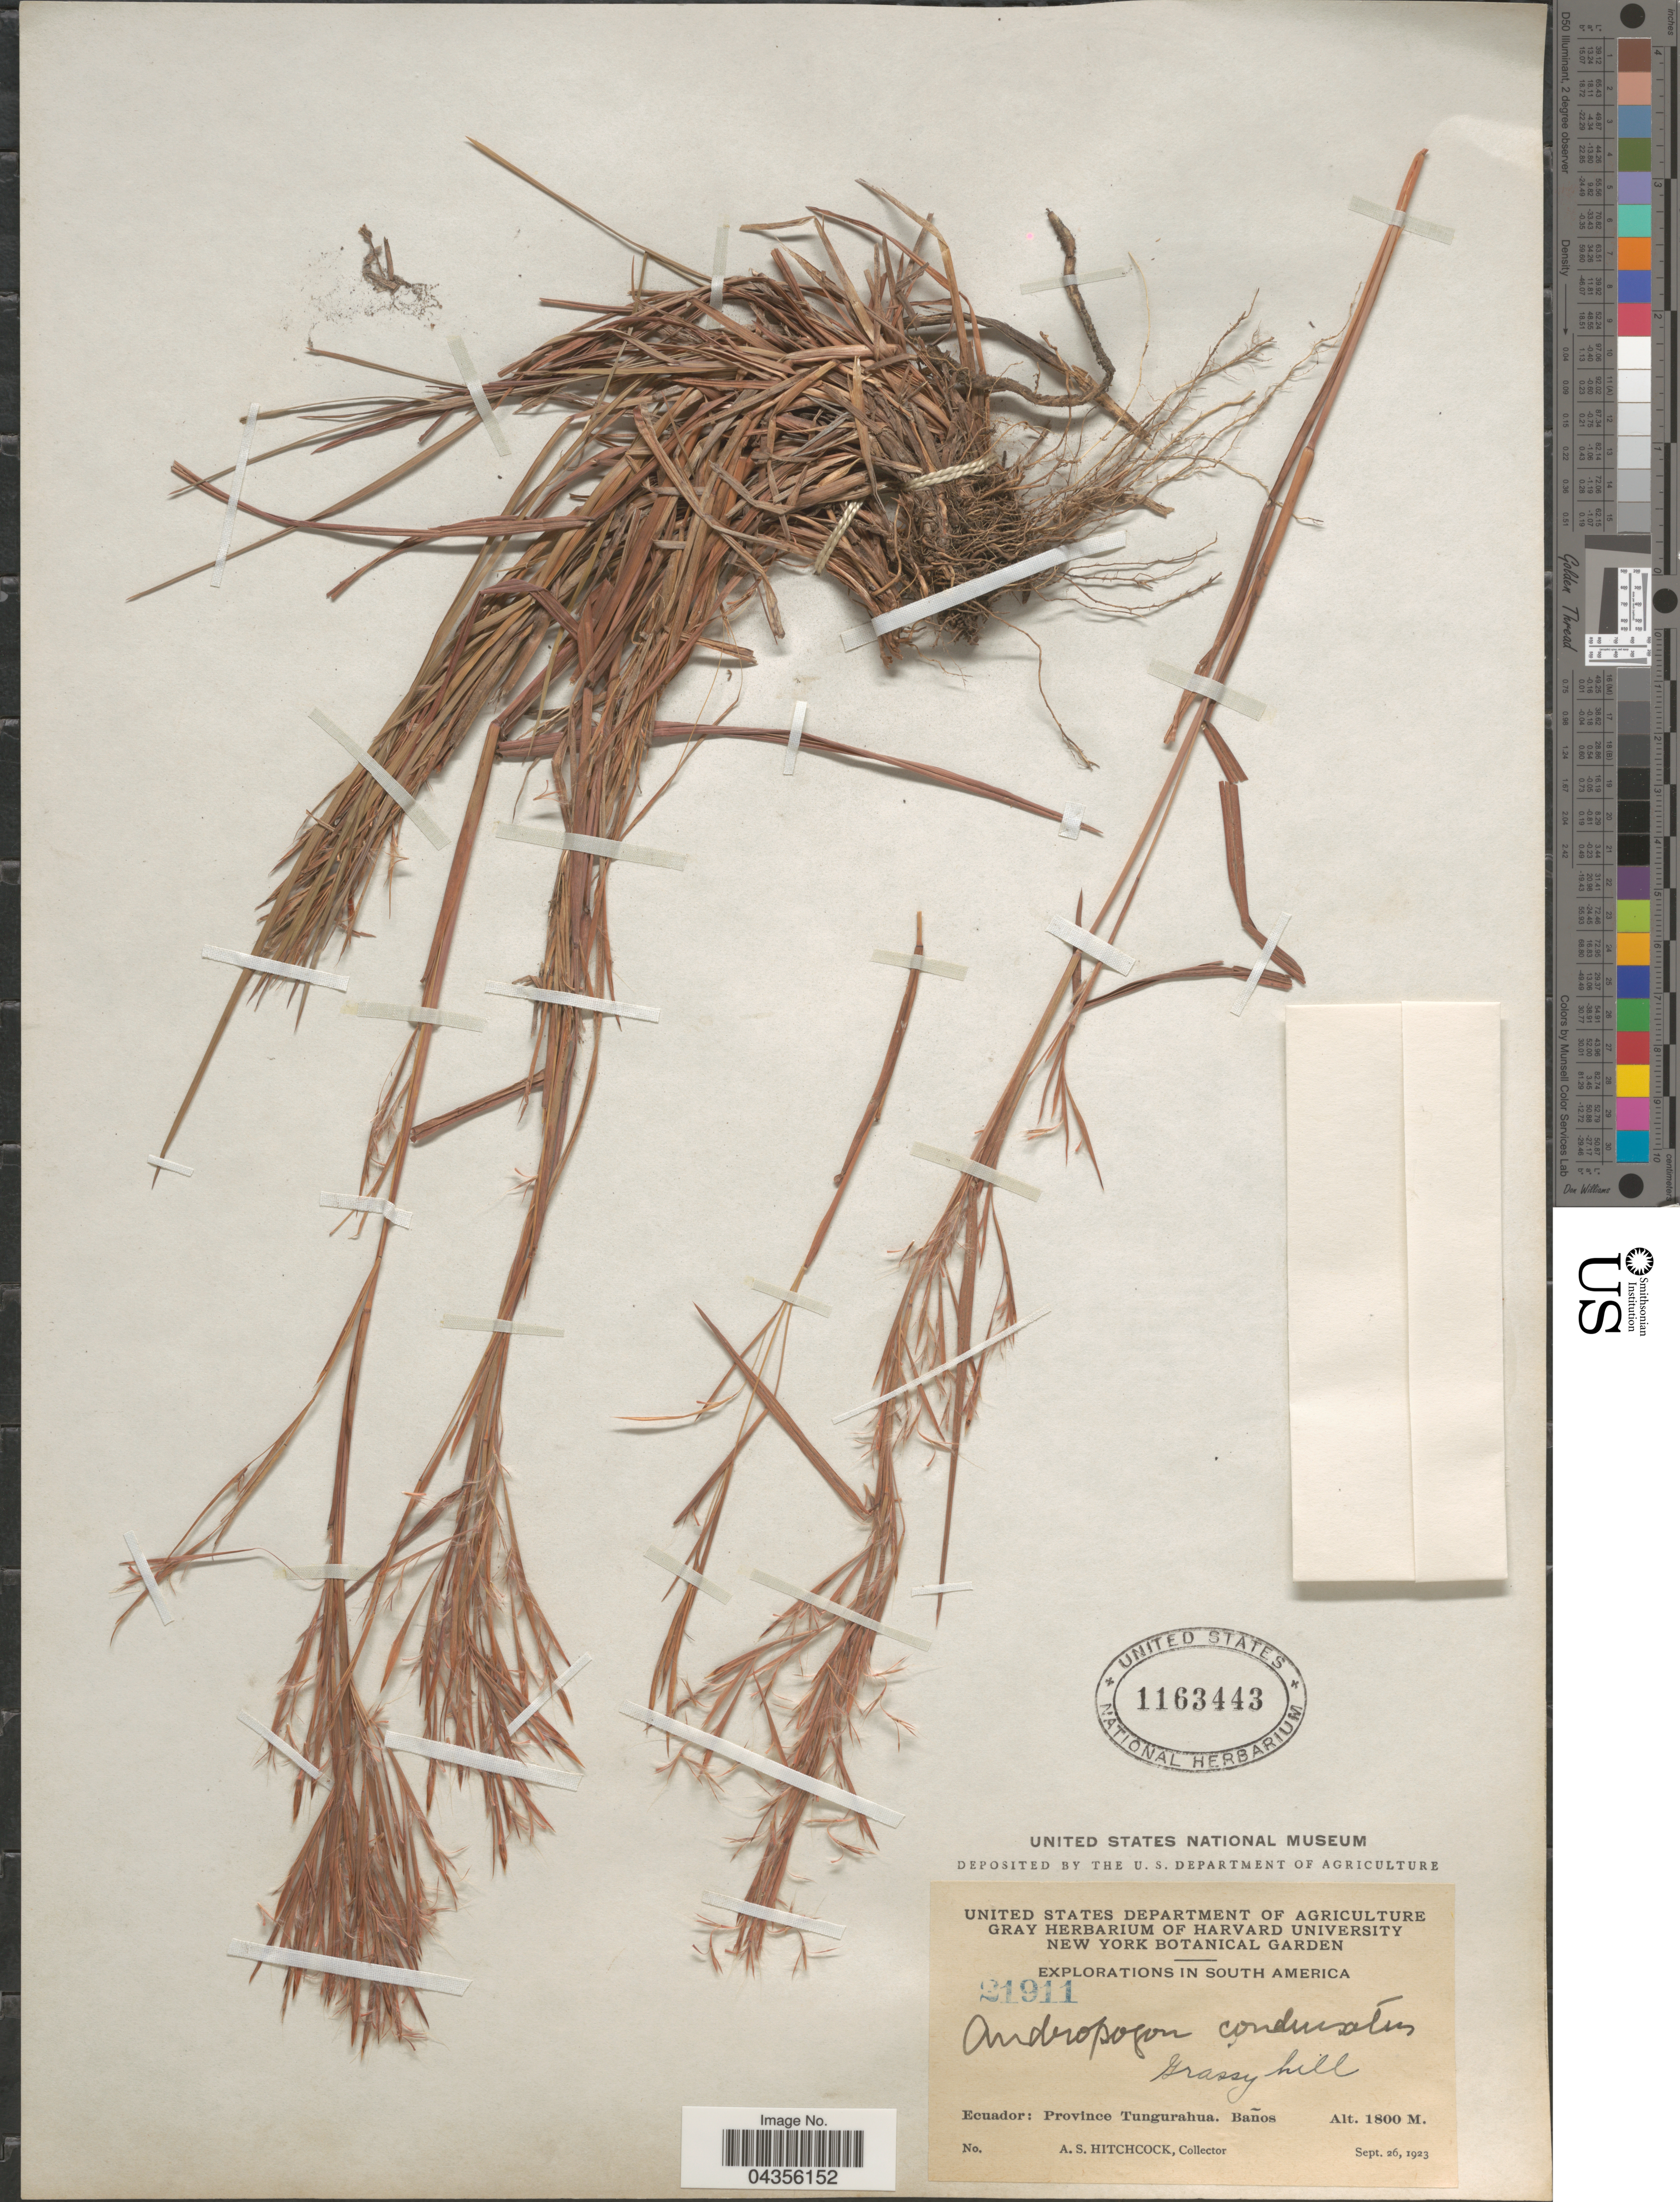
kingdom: Plantae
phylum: Tracheophyta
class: Liliopsida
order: Poales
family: Poaceae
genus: Schizachyrium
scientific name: Schizachyrium condensatum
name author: (Kunth) Nees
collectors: A. S. Hitchcock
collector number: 21911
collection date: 1923-09-26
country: Ecuador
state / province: Tungurahua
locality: Explorations in South America. Baños.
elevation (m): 1800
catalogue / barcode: US 1163443